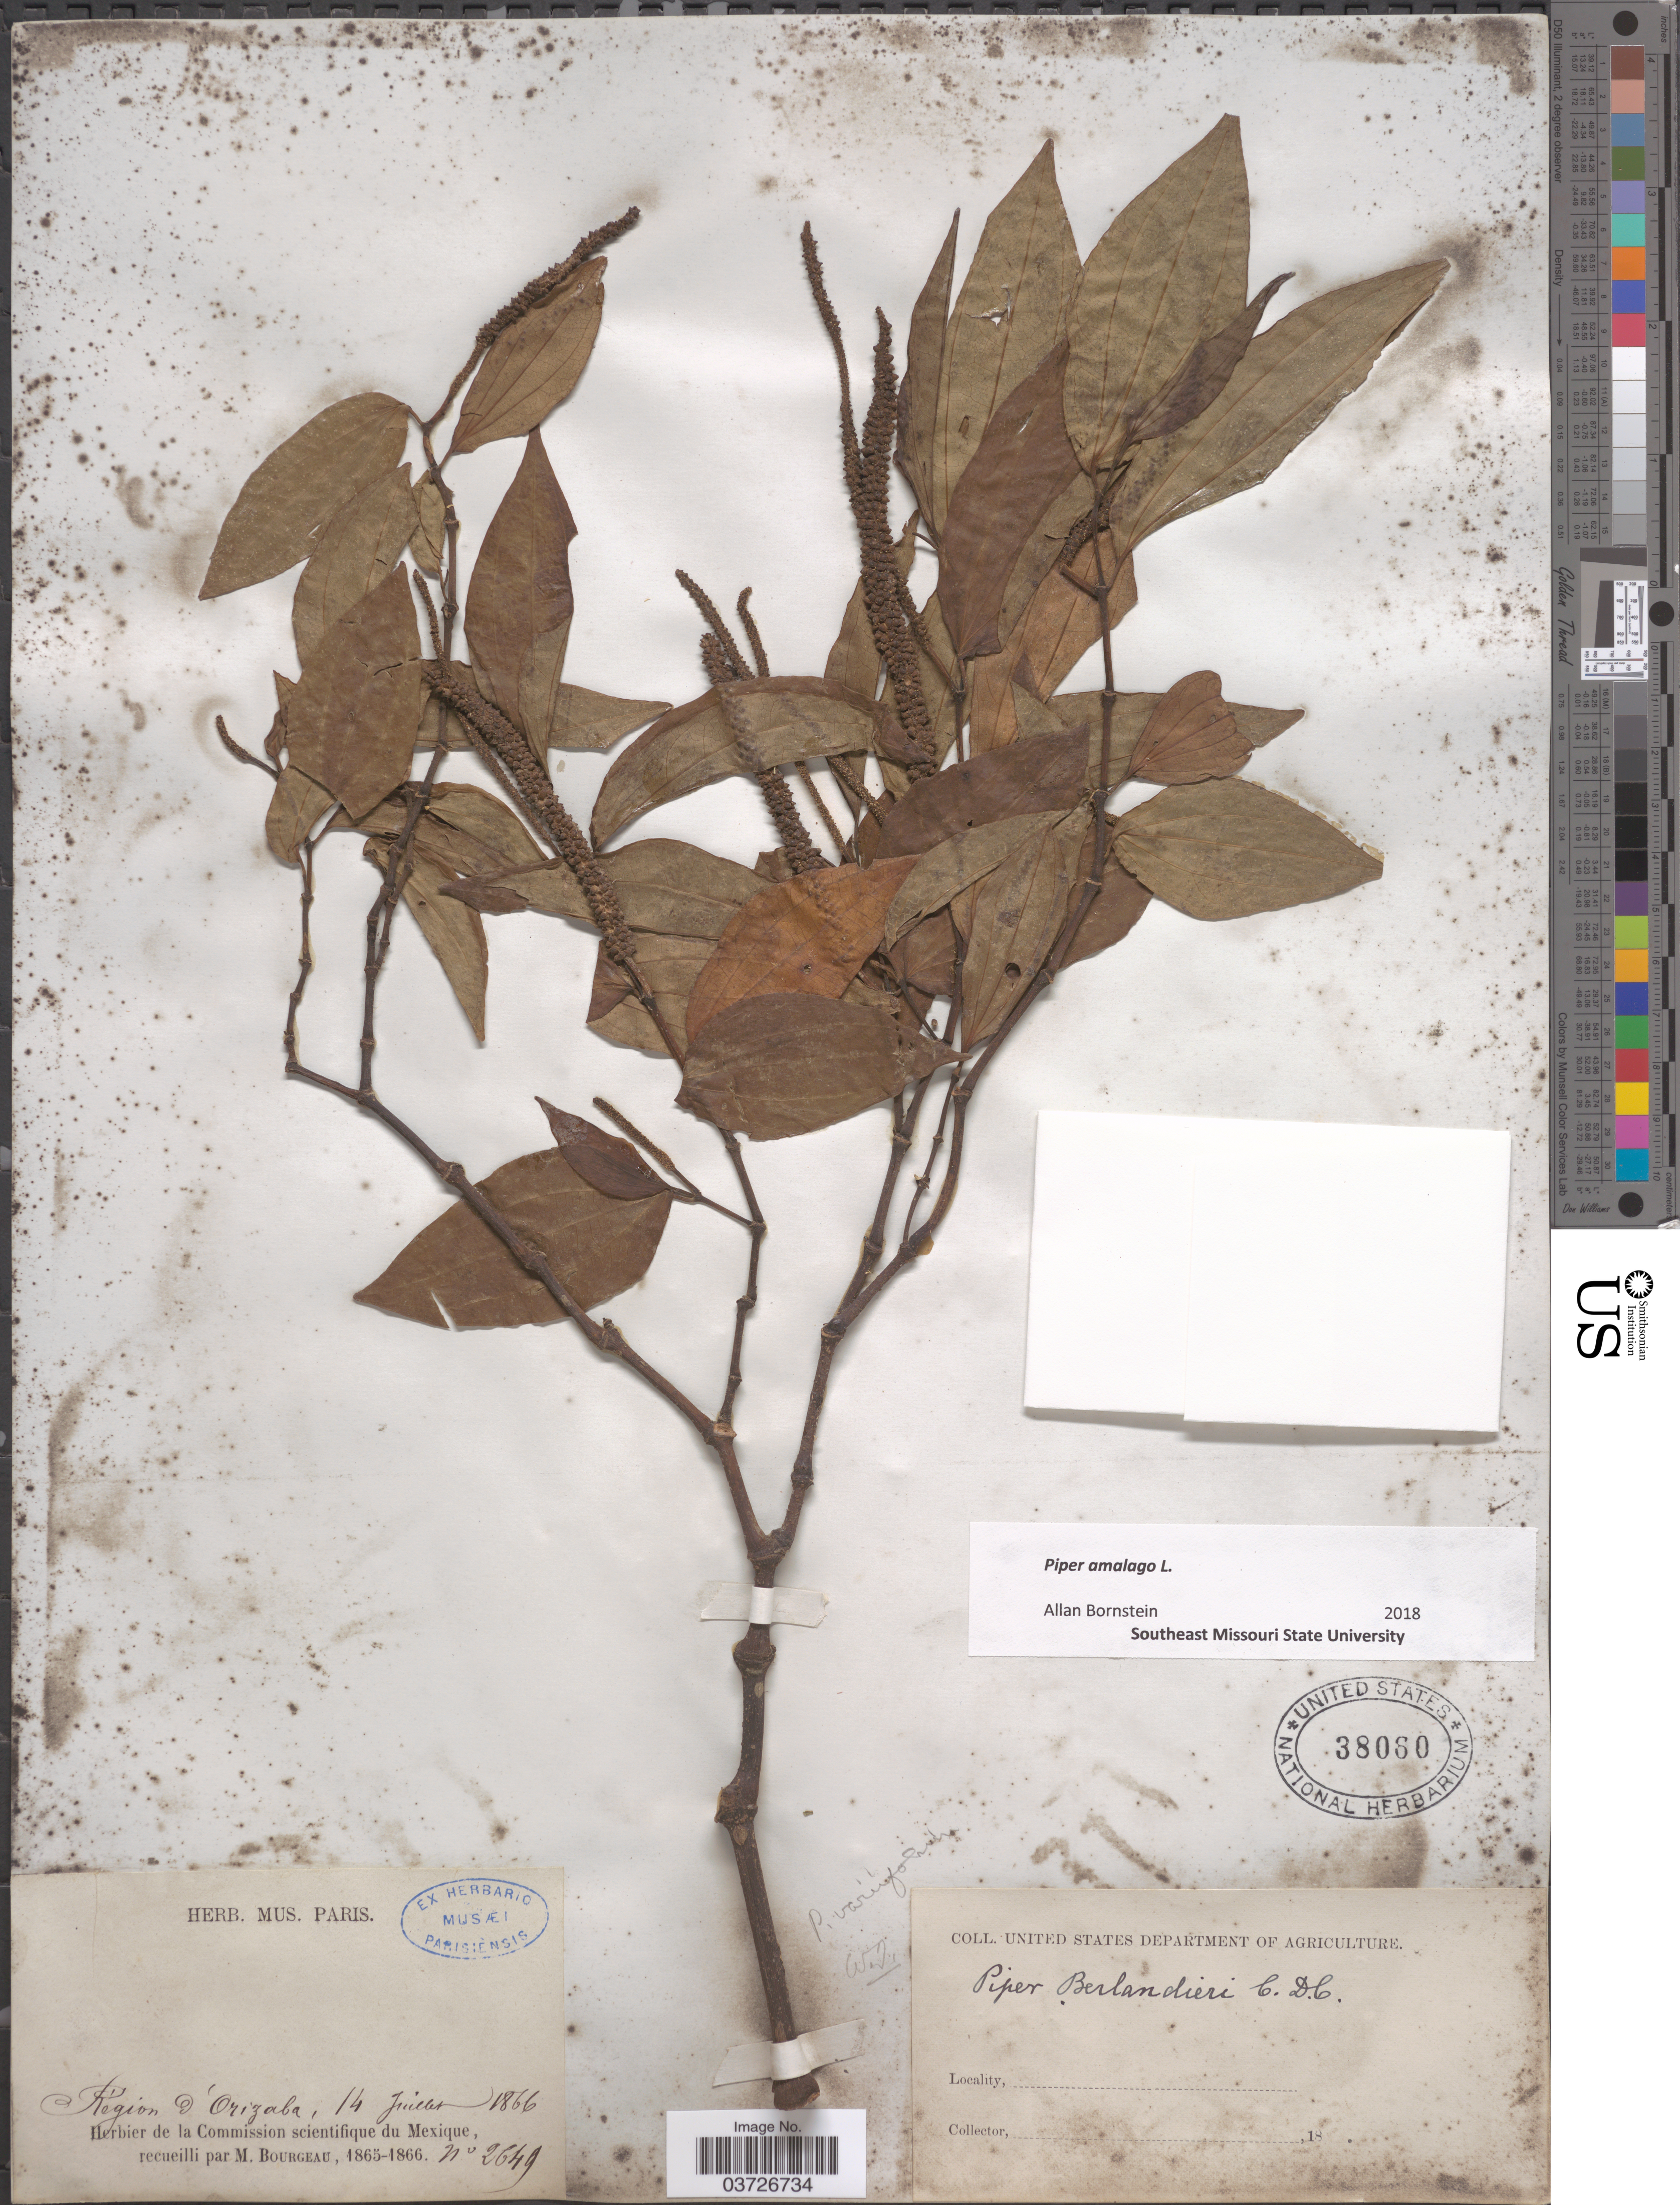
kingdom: Plantae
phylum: Tracheophyta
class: Magnoliopsida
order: Piperales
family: Piperaceae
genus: Piper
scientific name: Piper amalago var. medium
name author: (Jacq.) Yunck.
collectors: M. Bourgeau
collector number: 2649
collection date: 1866-07-14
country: Mexico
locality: Region d'Orizaba.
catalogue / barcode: US 38060